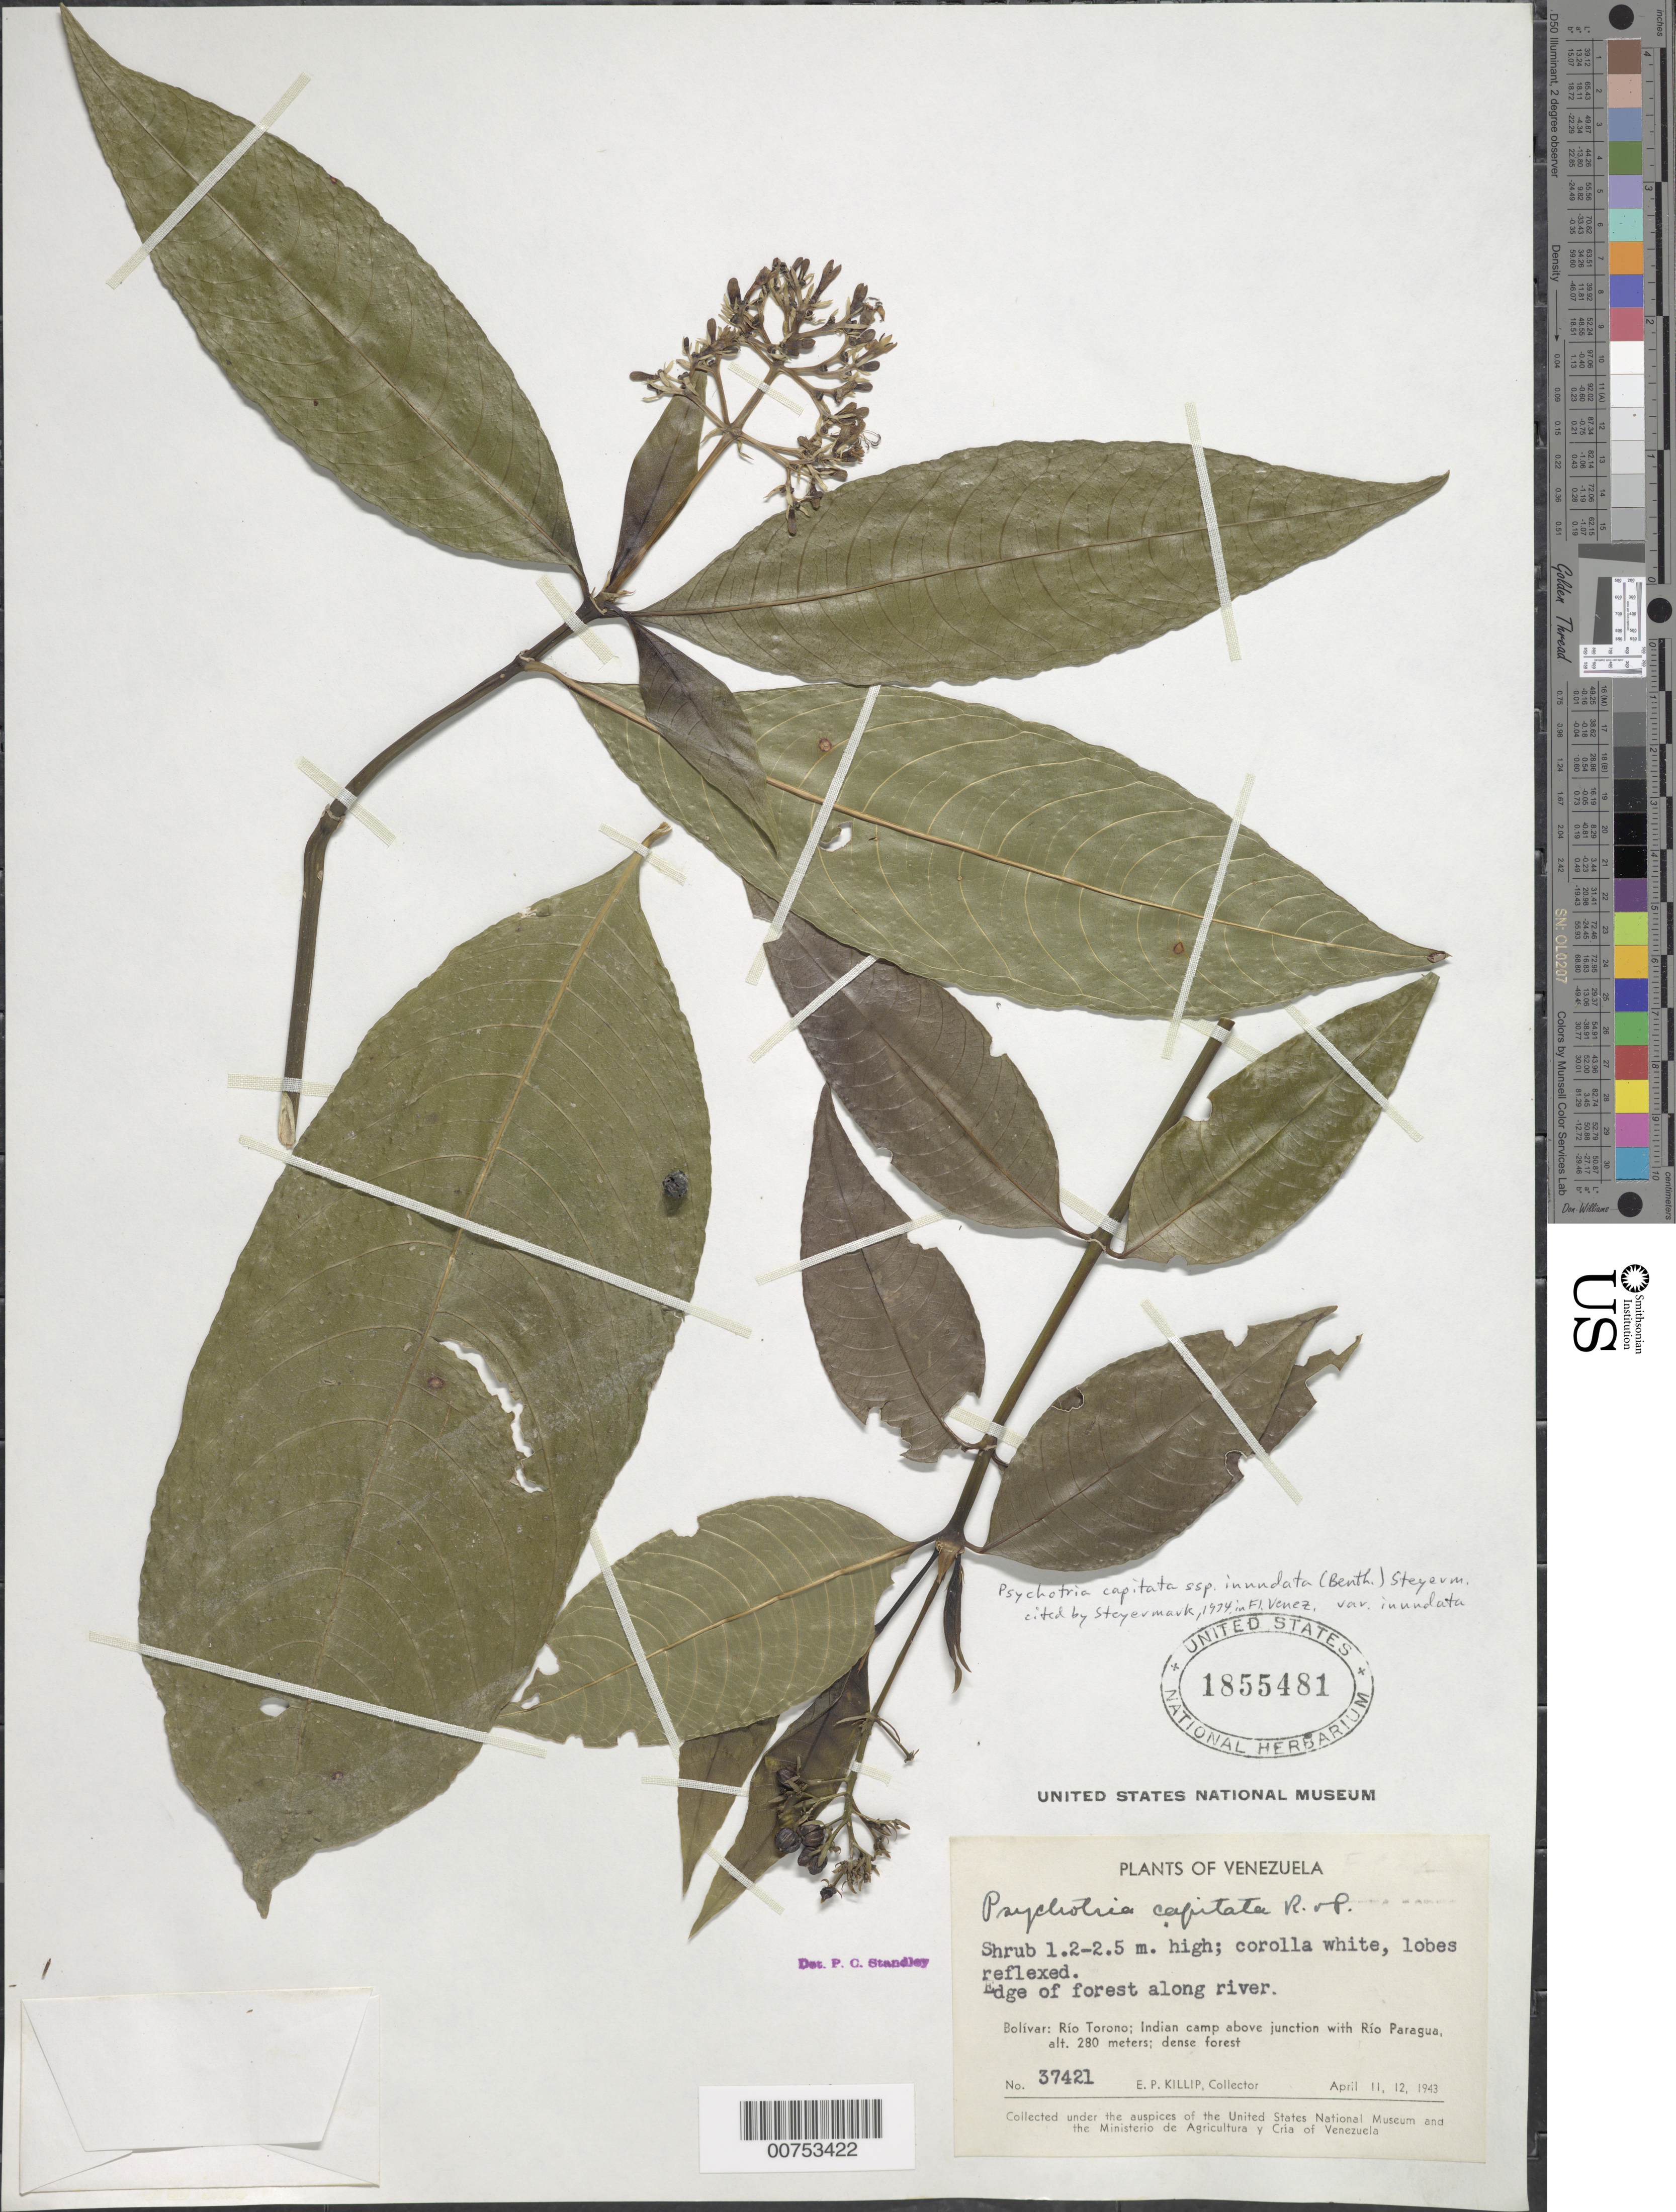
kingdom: Plantae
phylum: Tracheophyta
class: Magnoliopsida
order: Gentianales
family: Rubiaceae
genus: Psychotria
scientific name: Psychotria capitata var. inundata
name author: (Benth.) Steyerm.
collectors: E. P. Killip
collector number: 37421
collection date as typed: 11-Apr-43 to 12-Apr-43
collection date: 1943-04-11/1943-04-12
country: Venezuela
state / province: Bolívar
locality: Río Torono, Indian camp above junction with Río Paragua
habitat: Dense forest; edge of forest along river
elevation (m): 280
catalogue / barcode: US 1855481